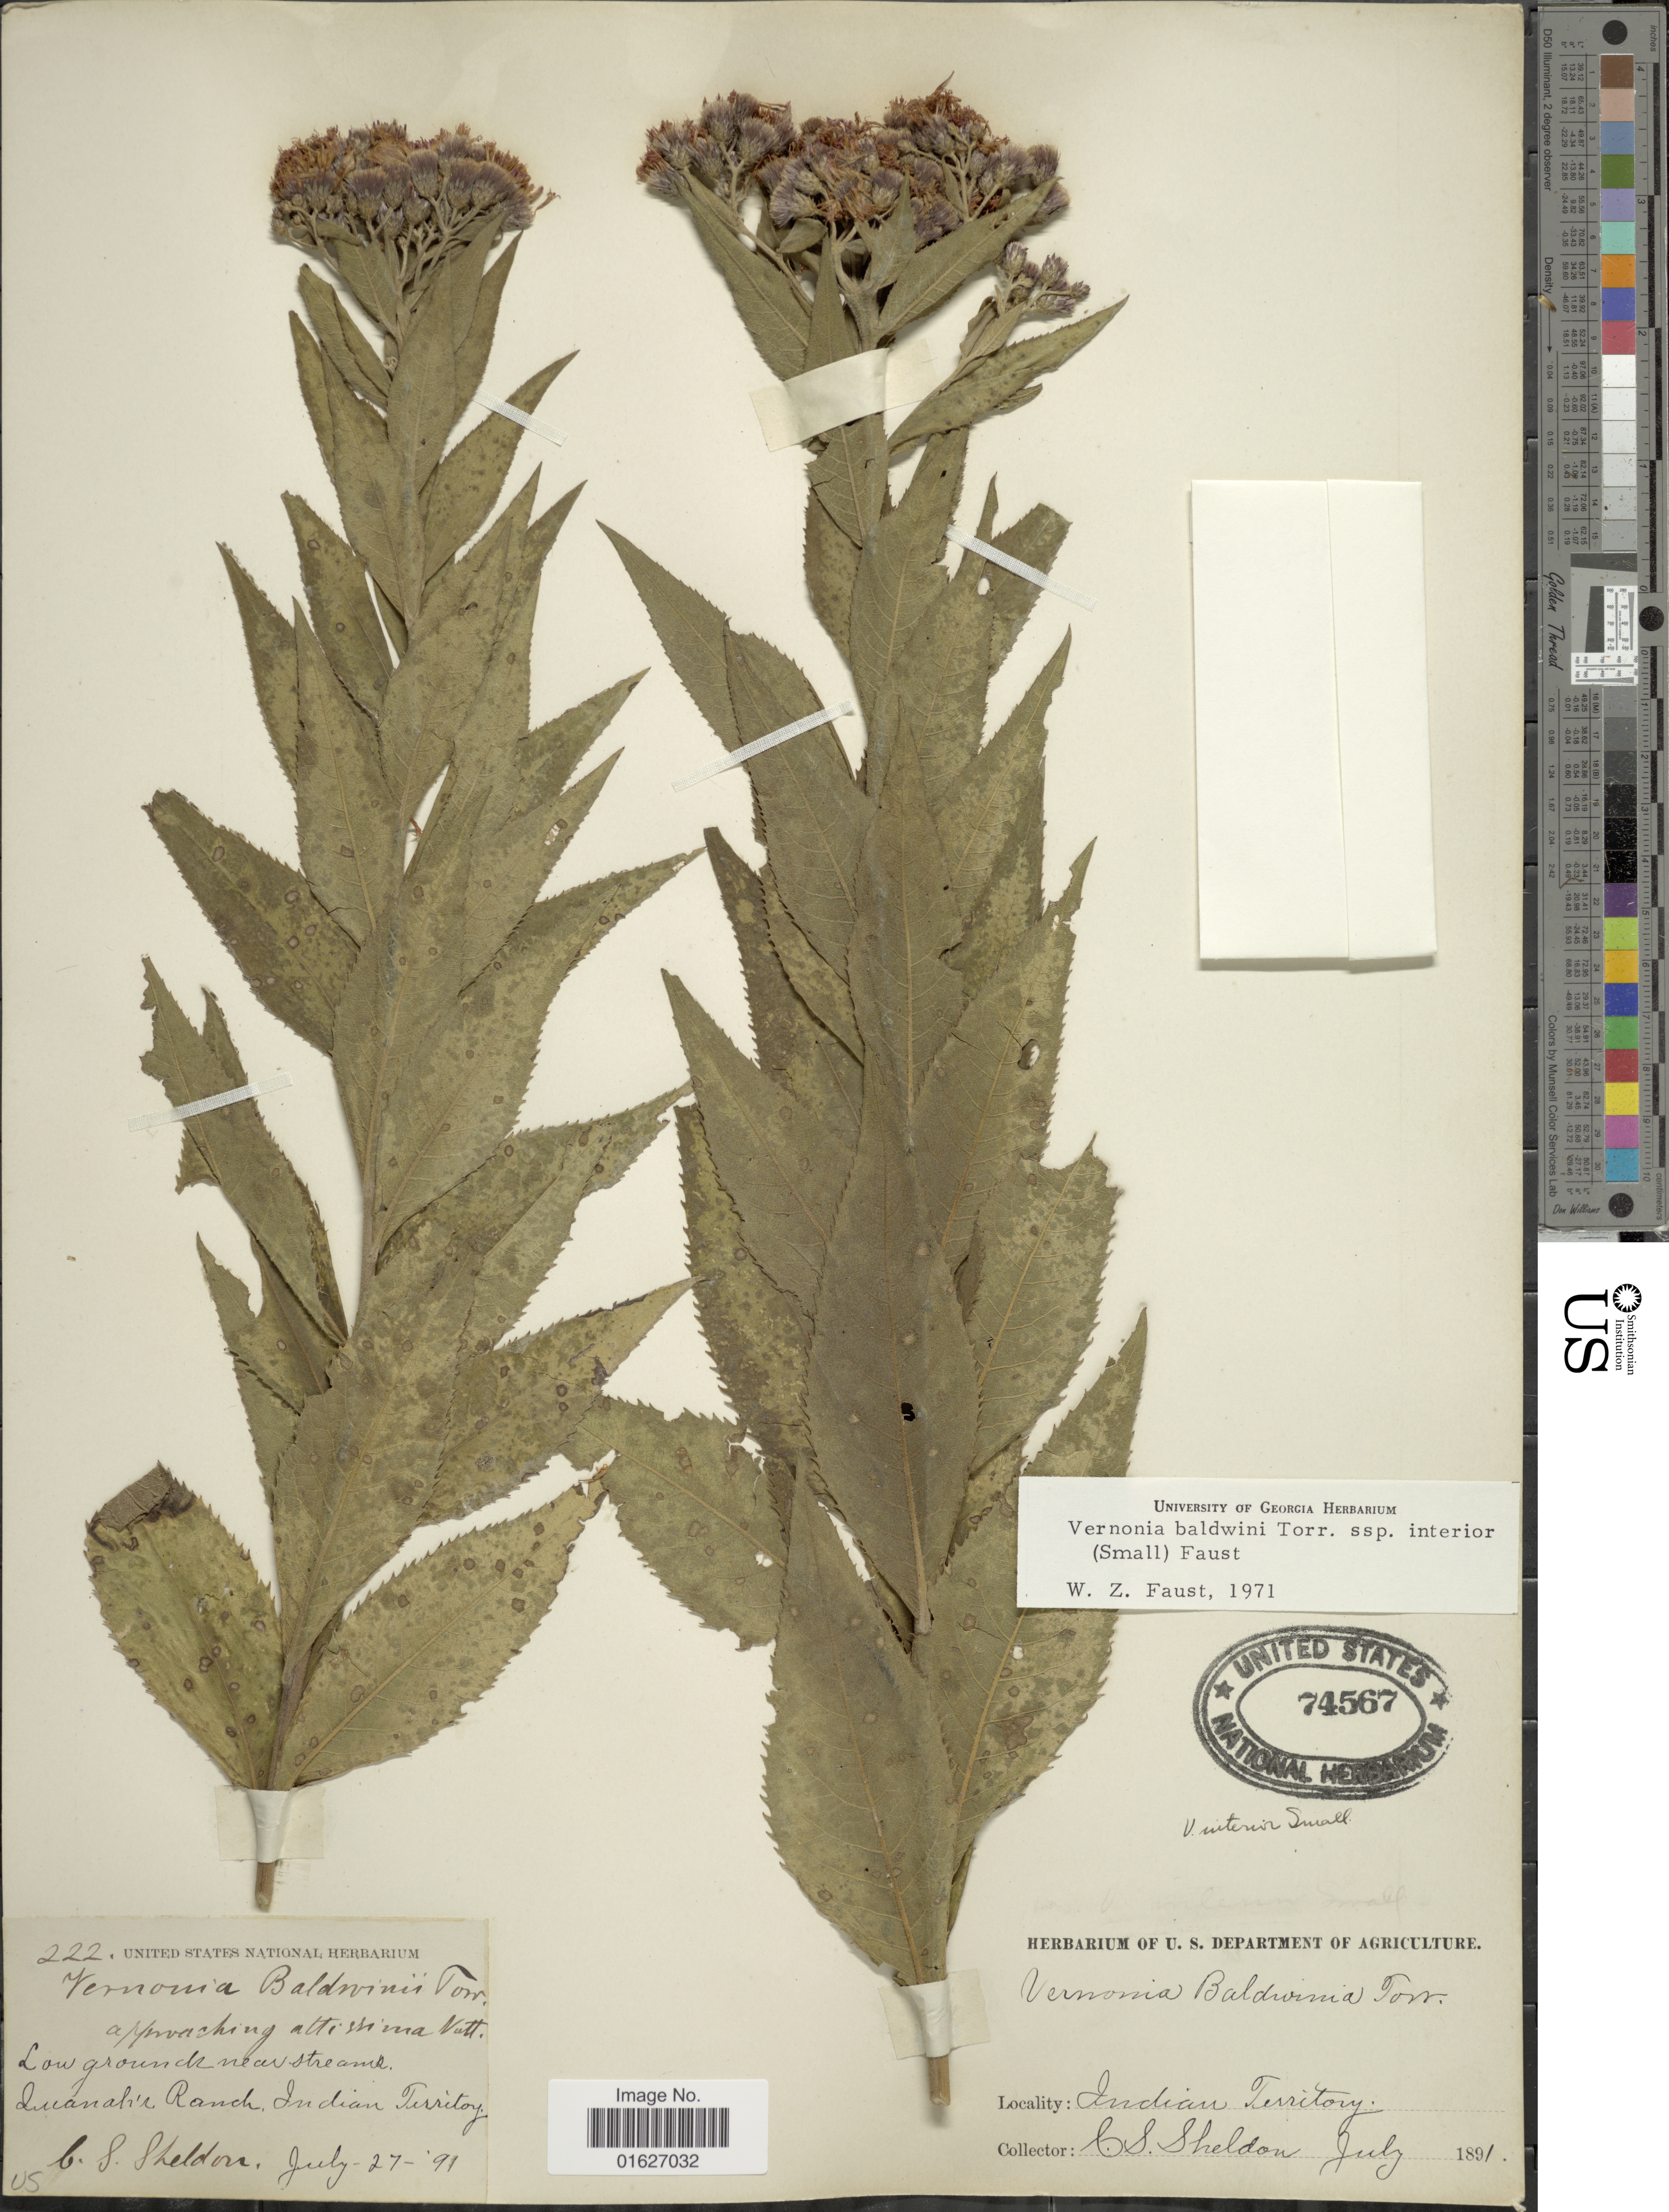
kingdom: Plantae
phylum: Tracheophyta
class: Magnoliopsida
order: Asterales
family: Asteraceae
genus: Vernonia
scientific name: Vernonia baldwinii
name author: Torr.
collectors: C. S. Sheldon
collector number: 222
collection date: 1891-07-27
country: United States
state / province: Oklahoma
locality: Indian Territory, near streams, Quanah's Ranch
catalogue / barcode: US 74567